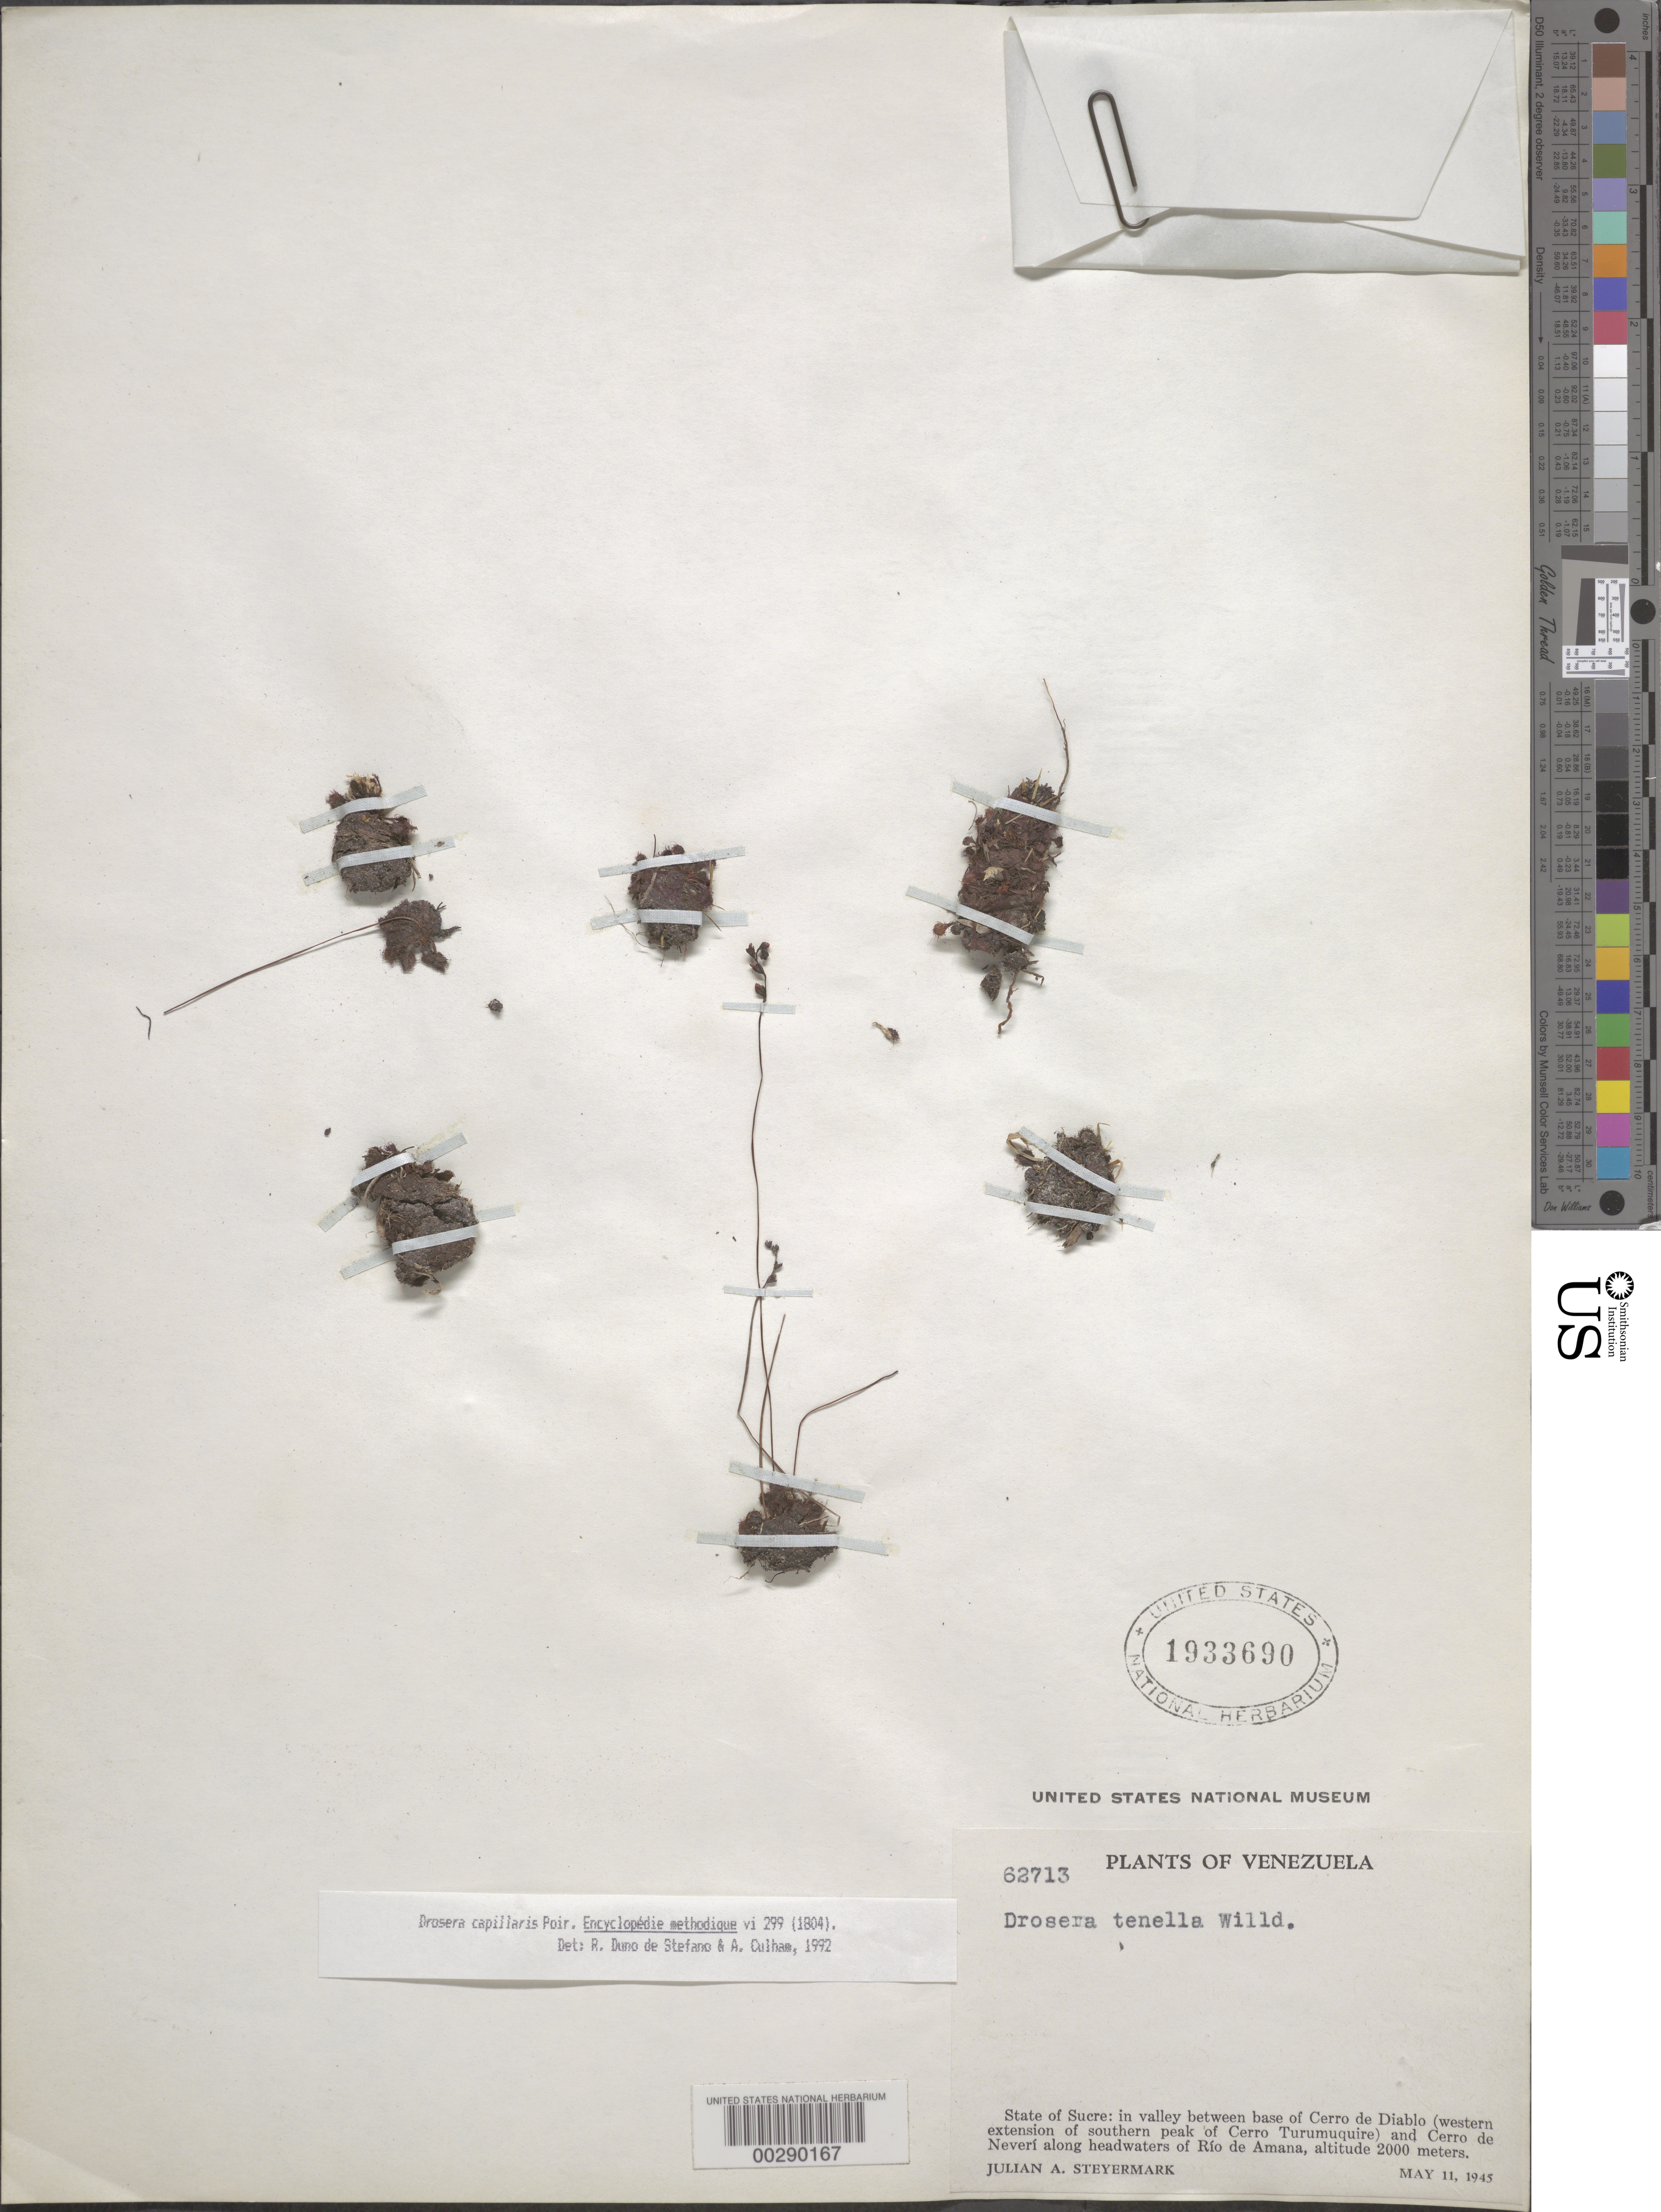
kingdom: Plantae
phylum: Tracheophyta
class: Magnoliopsida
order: Caryophyllales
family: Droseraceae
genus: Drosera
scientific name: Drosera tenella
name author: Willd. ex Roem. & Schult.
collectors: J. Steyermark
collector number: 62713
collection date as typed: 11 May 1945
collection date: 1945-05-11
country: Venezuela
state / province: Sucre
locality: Between cerro de diablo and cerro de neveri along headwaters of rio de amana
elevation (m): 2000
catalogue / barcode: US 1933690